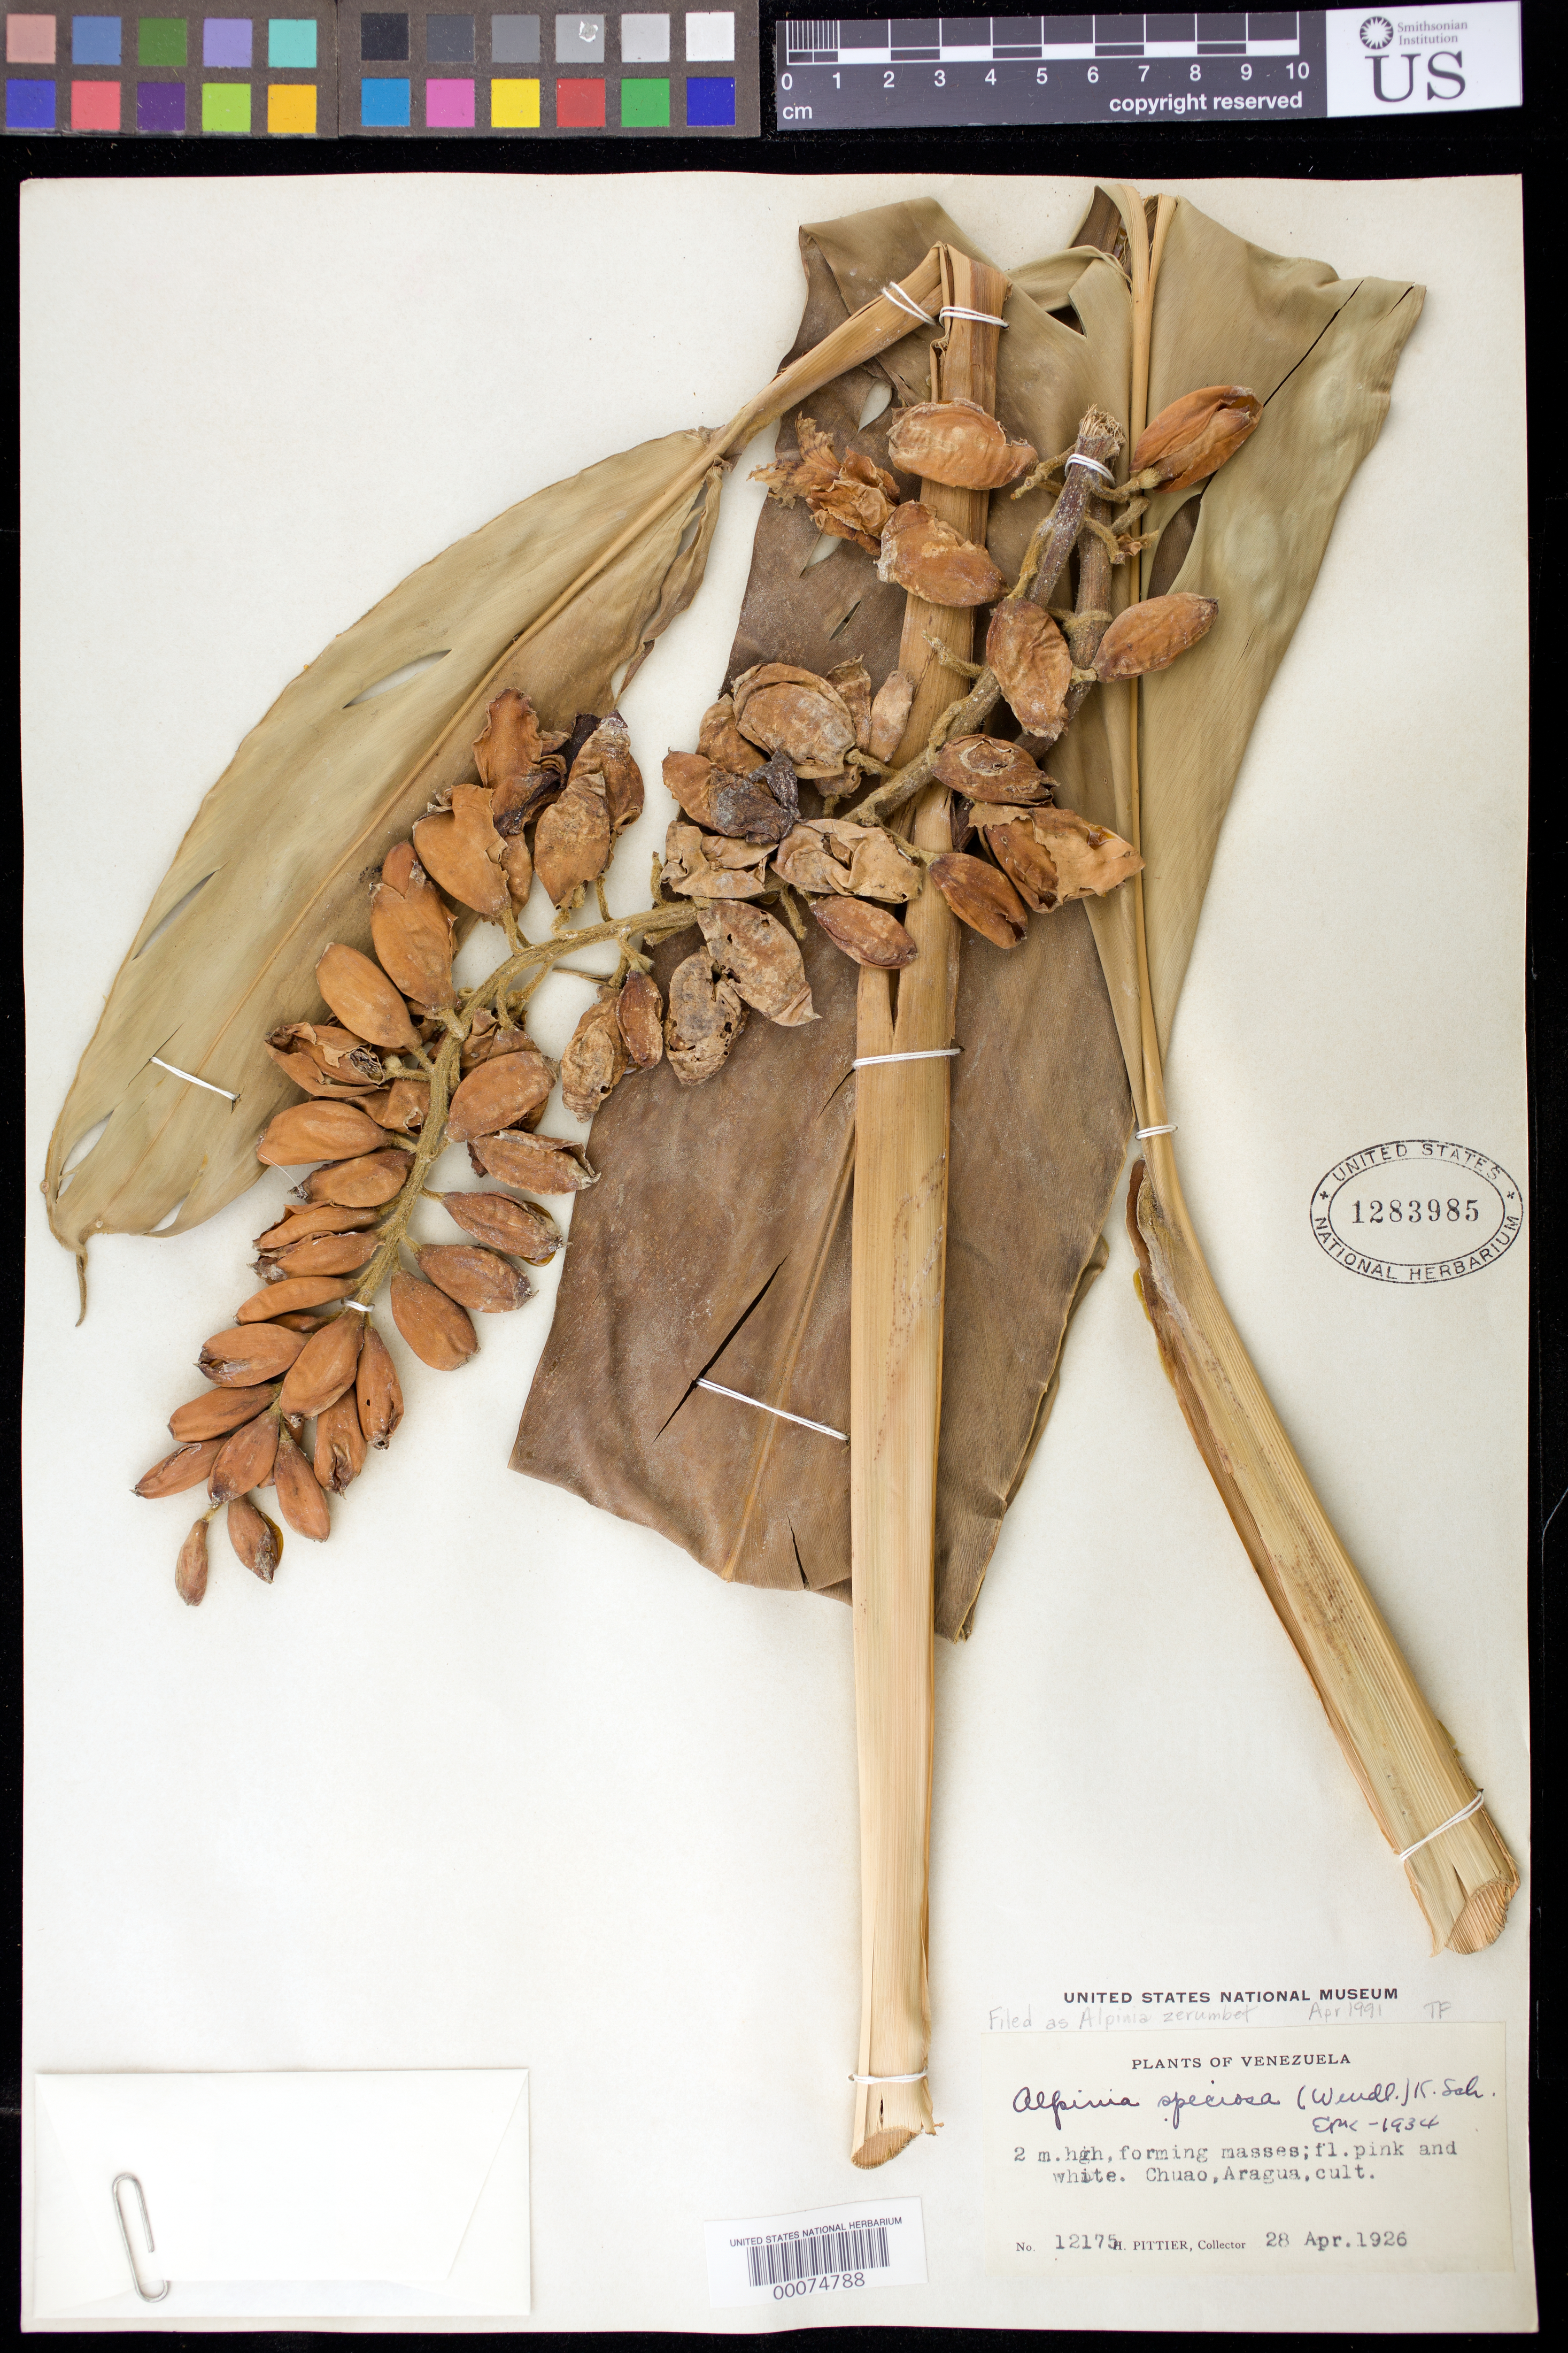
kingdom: Plantae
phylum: Tracheophyta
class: Liliopsida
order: Zingiberales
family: Zingiberaceae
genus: Alpinia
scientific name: Alpinia zerumbet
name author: (Pers.) B.L. Burtt & R.M. Sm.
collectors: H. F. Pittier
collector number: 12175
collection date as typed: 28 Apr 1926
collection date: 1926-04-28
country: Venezuela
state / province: Aragua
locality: Chuao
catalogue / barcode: US 1283985